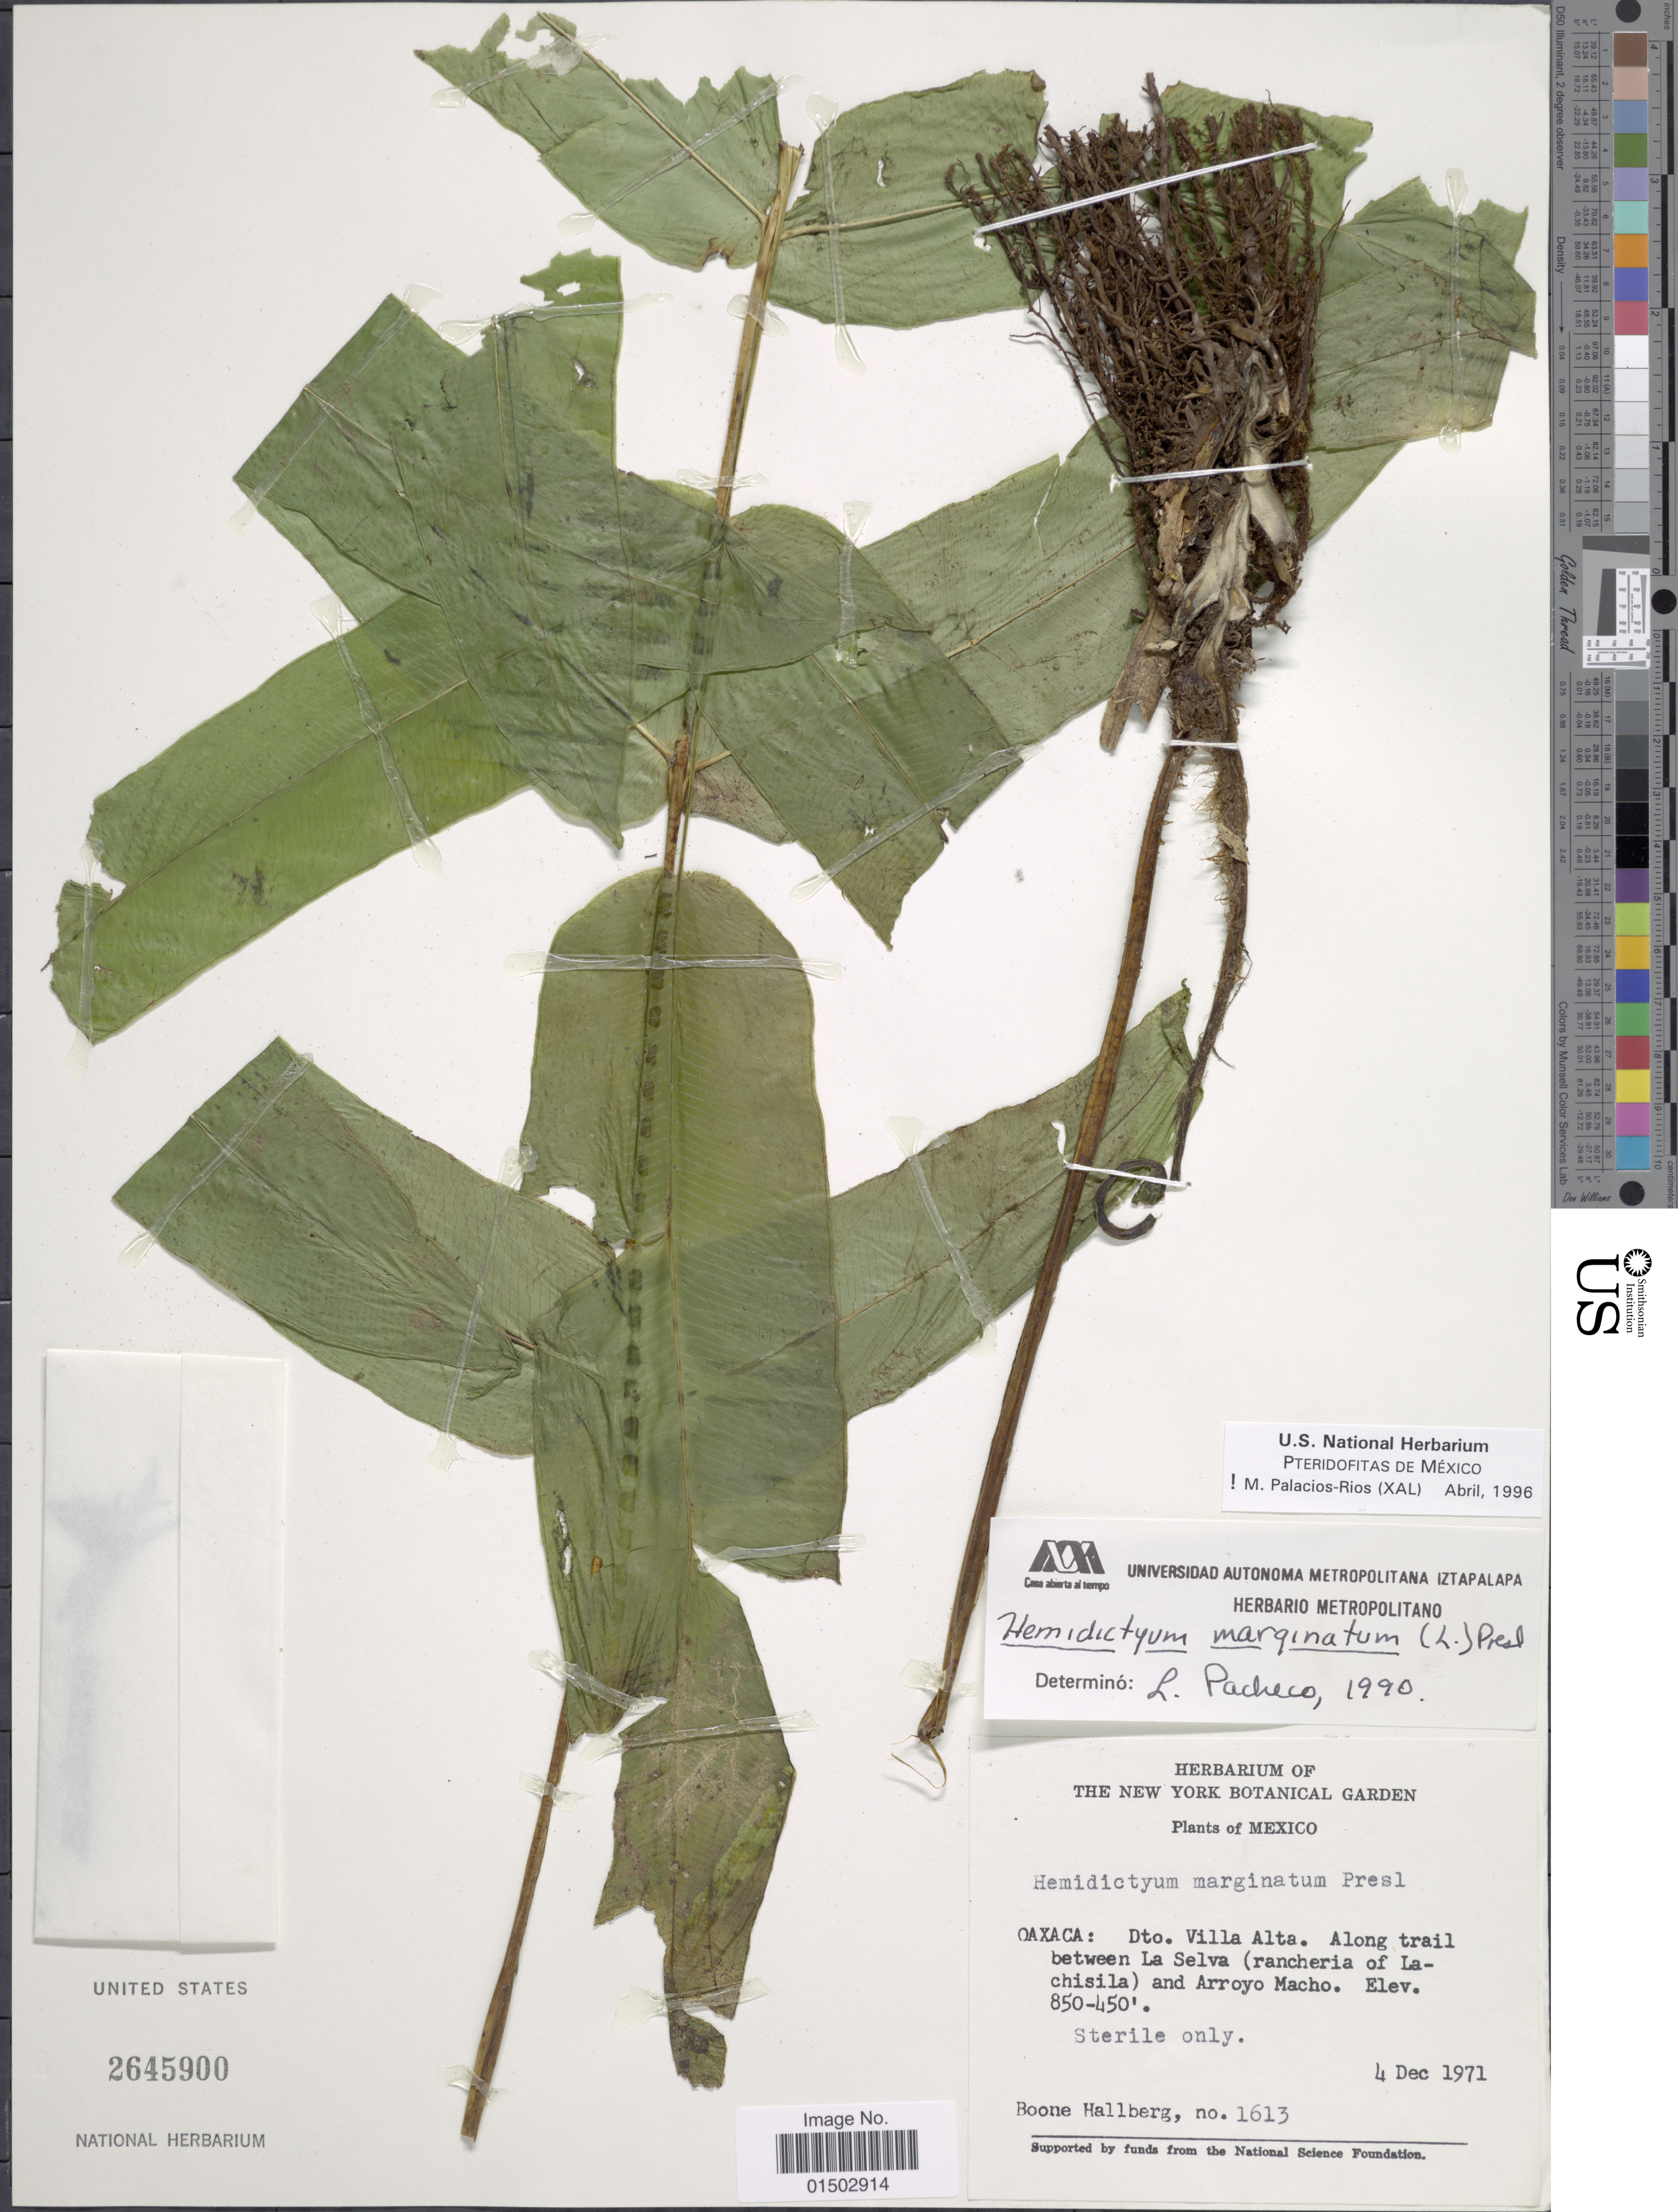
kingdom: Plantae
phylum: Tracheophyta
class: Polypodiopsida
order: Polypodiales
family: Hemidictyaceae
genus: Hemidictyum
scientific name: Hemidictyum marginatum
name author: (L.) C. Presl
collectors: B. Hallberg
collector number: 1613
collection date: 1971-12-04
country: Mexico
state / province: Oaxaca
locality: Dto. Villa Alta. Along trail between La Selva (rancheria of Lachisila) and Arroyo Macho.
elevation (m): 137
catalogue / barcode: US 2645900